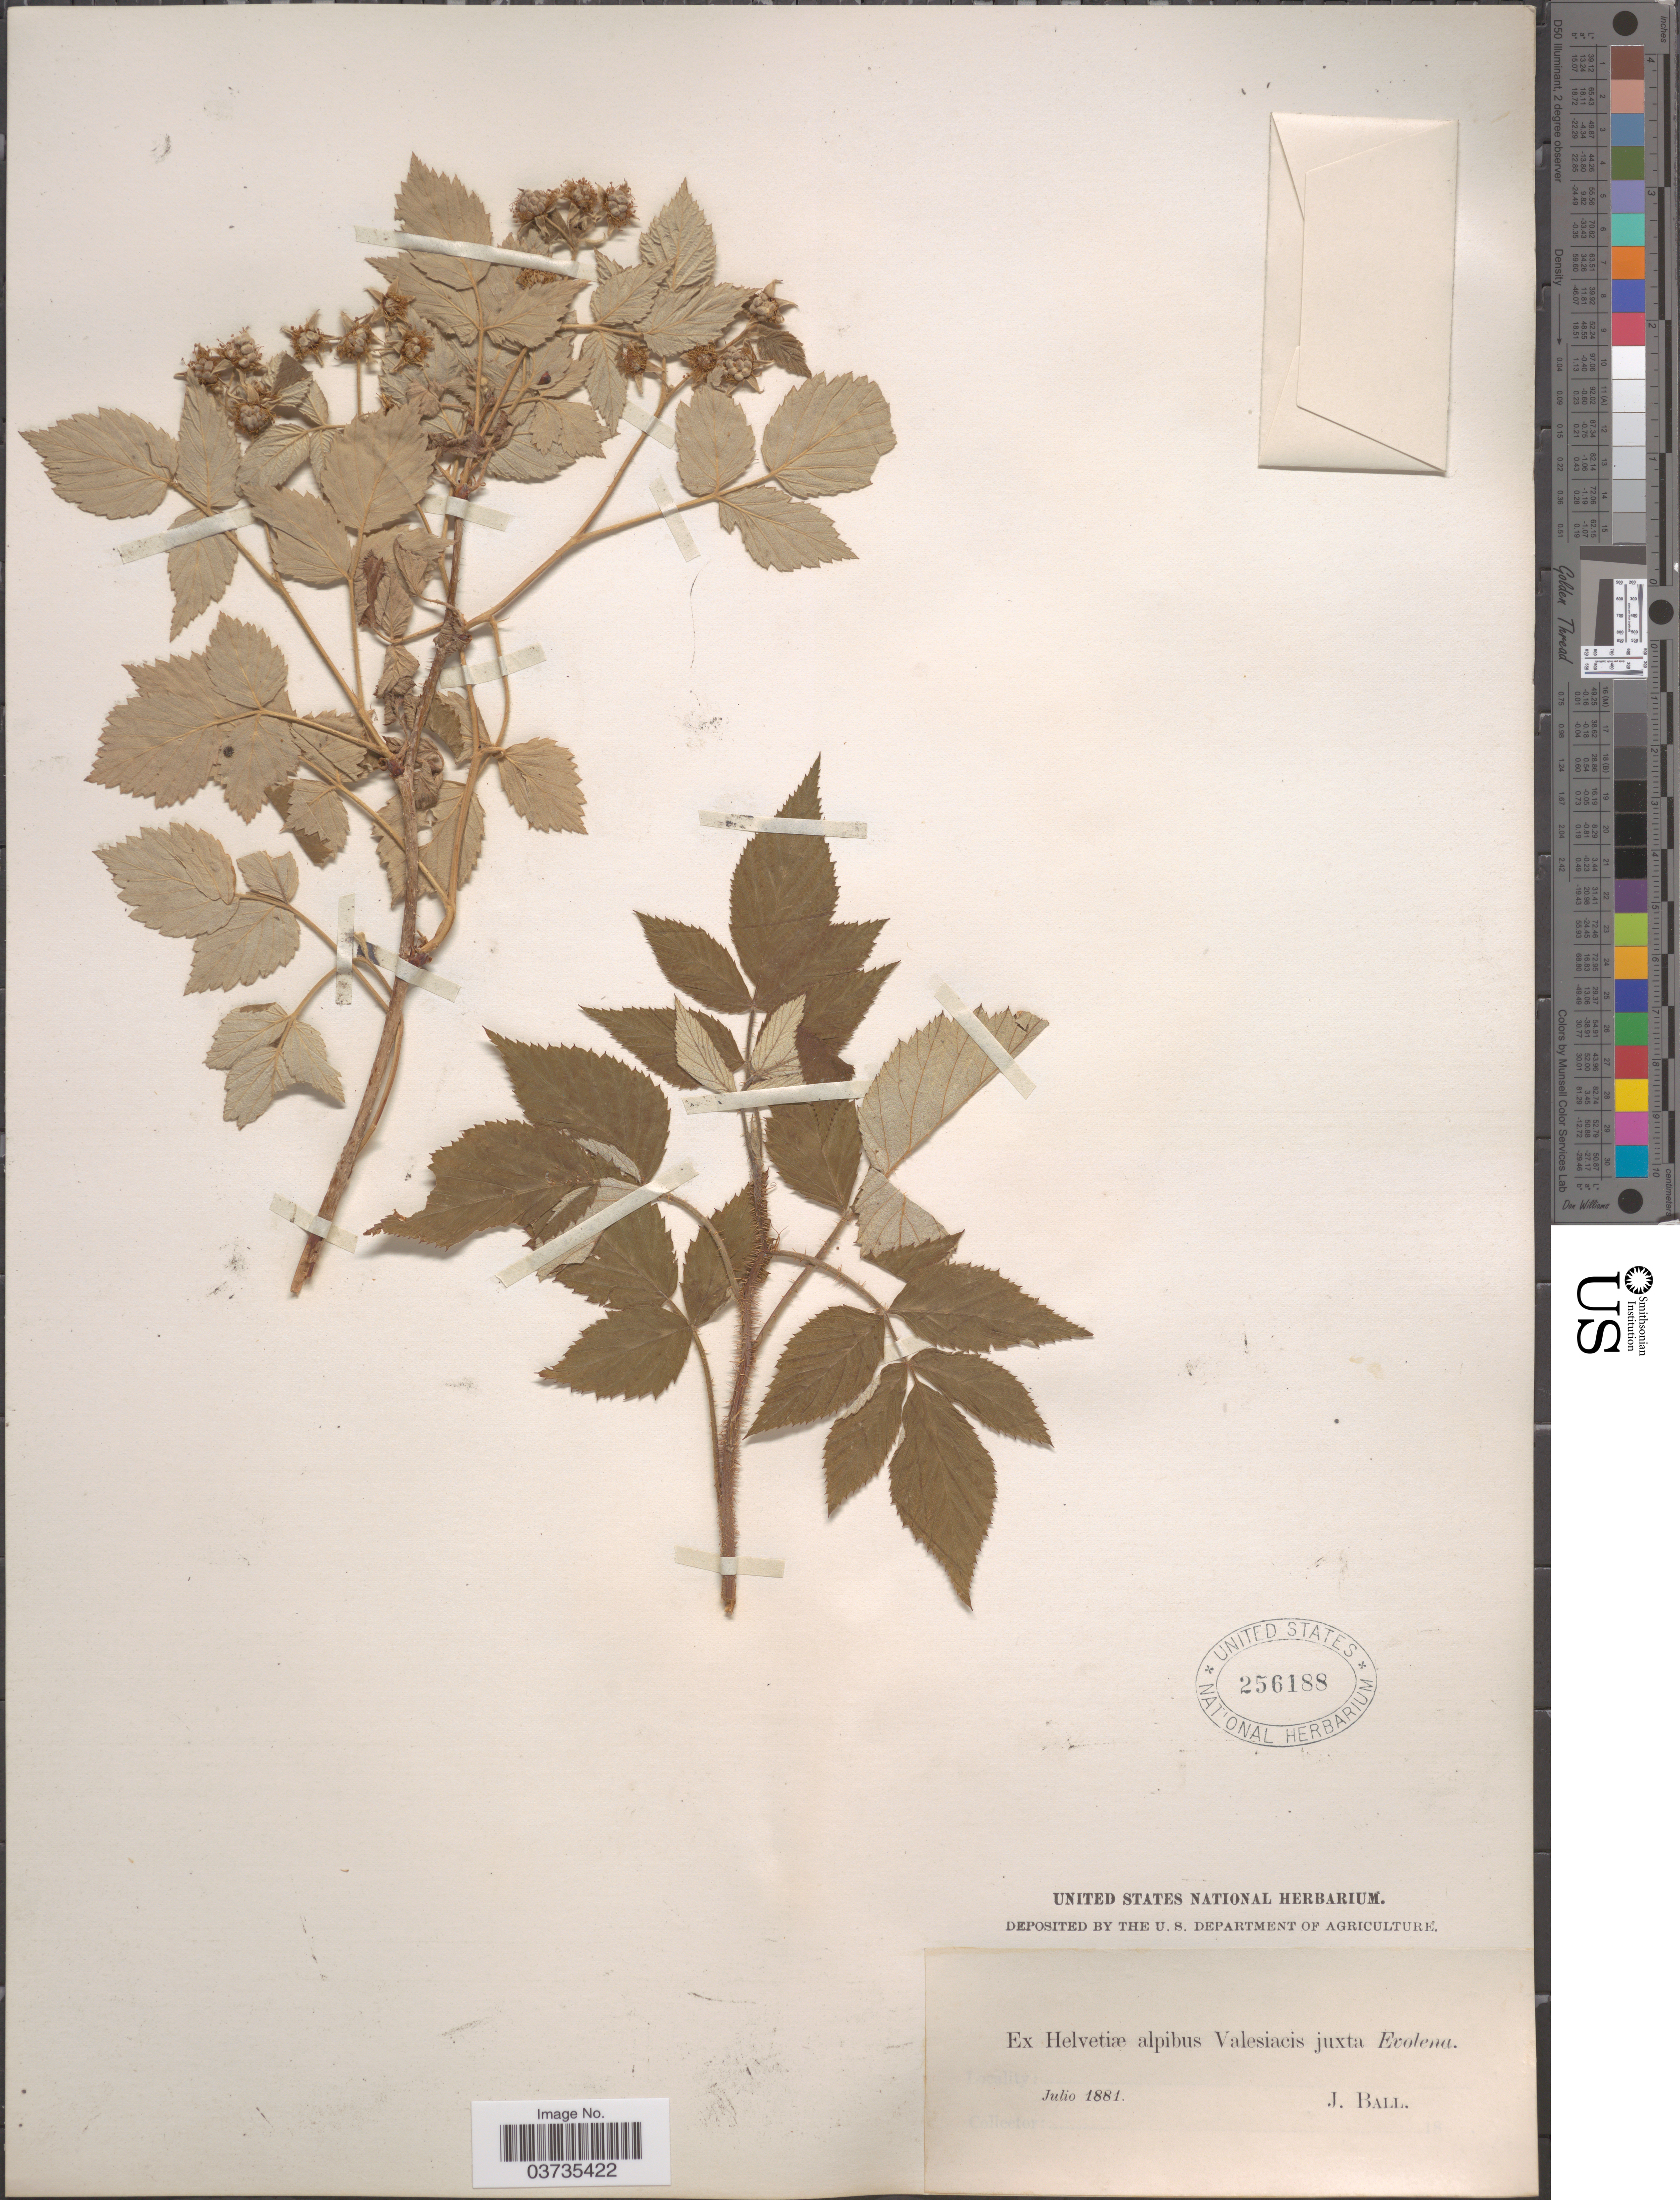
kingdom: Plantae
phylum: Tracheophyta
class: Magnoliopsida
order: Rosales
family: Rosaceae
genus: Rubus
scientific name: Rubus sp.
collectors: J. Ball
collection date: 1881-07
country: Switzerland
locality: Ex Helvetiæ alpibus Valesiacis juxta Evolena.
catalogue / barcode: US 256188